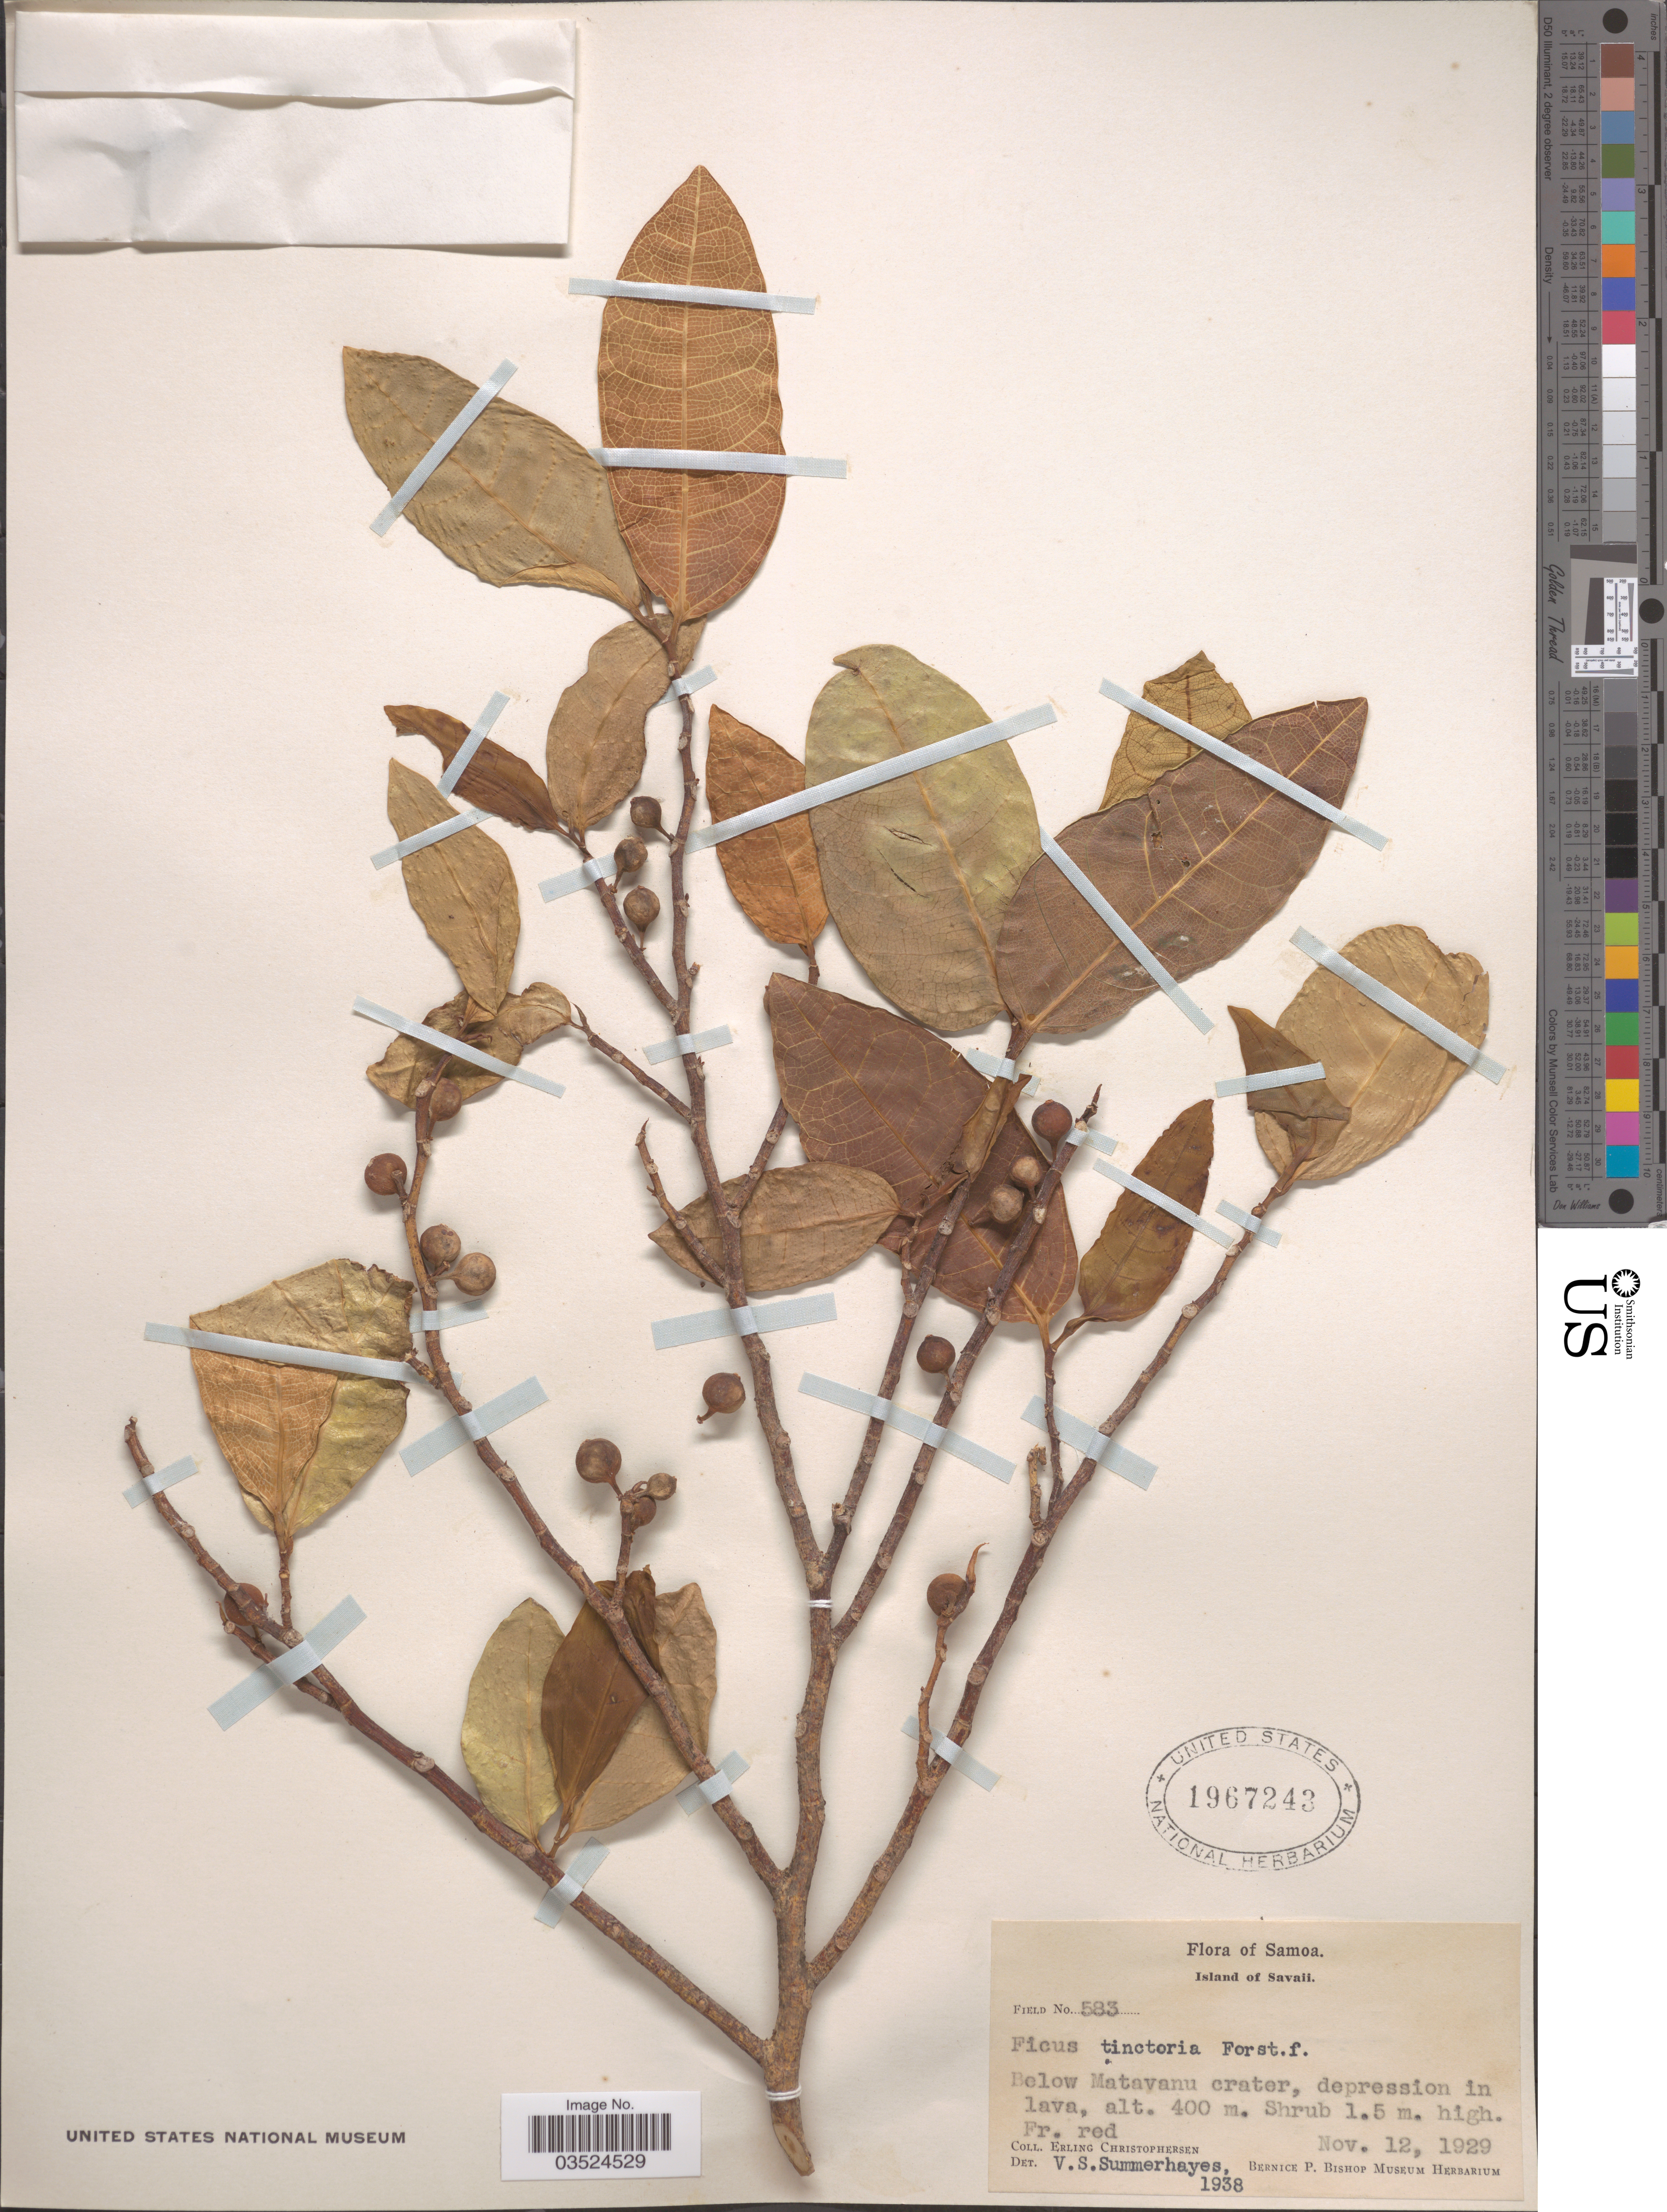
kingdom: Plantae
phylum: Tracheophyta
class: Magnoliopsida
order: Rosales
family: Moraceae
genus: Ficus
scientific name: Ficus tinctoria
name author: G. Forst.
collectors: E. Christophersen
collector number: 583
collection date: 1929-11-12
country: Samoa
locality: Samoa. Island of Savaii. Below Matavanu crater.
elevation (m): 400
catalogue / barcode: US 1967243